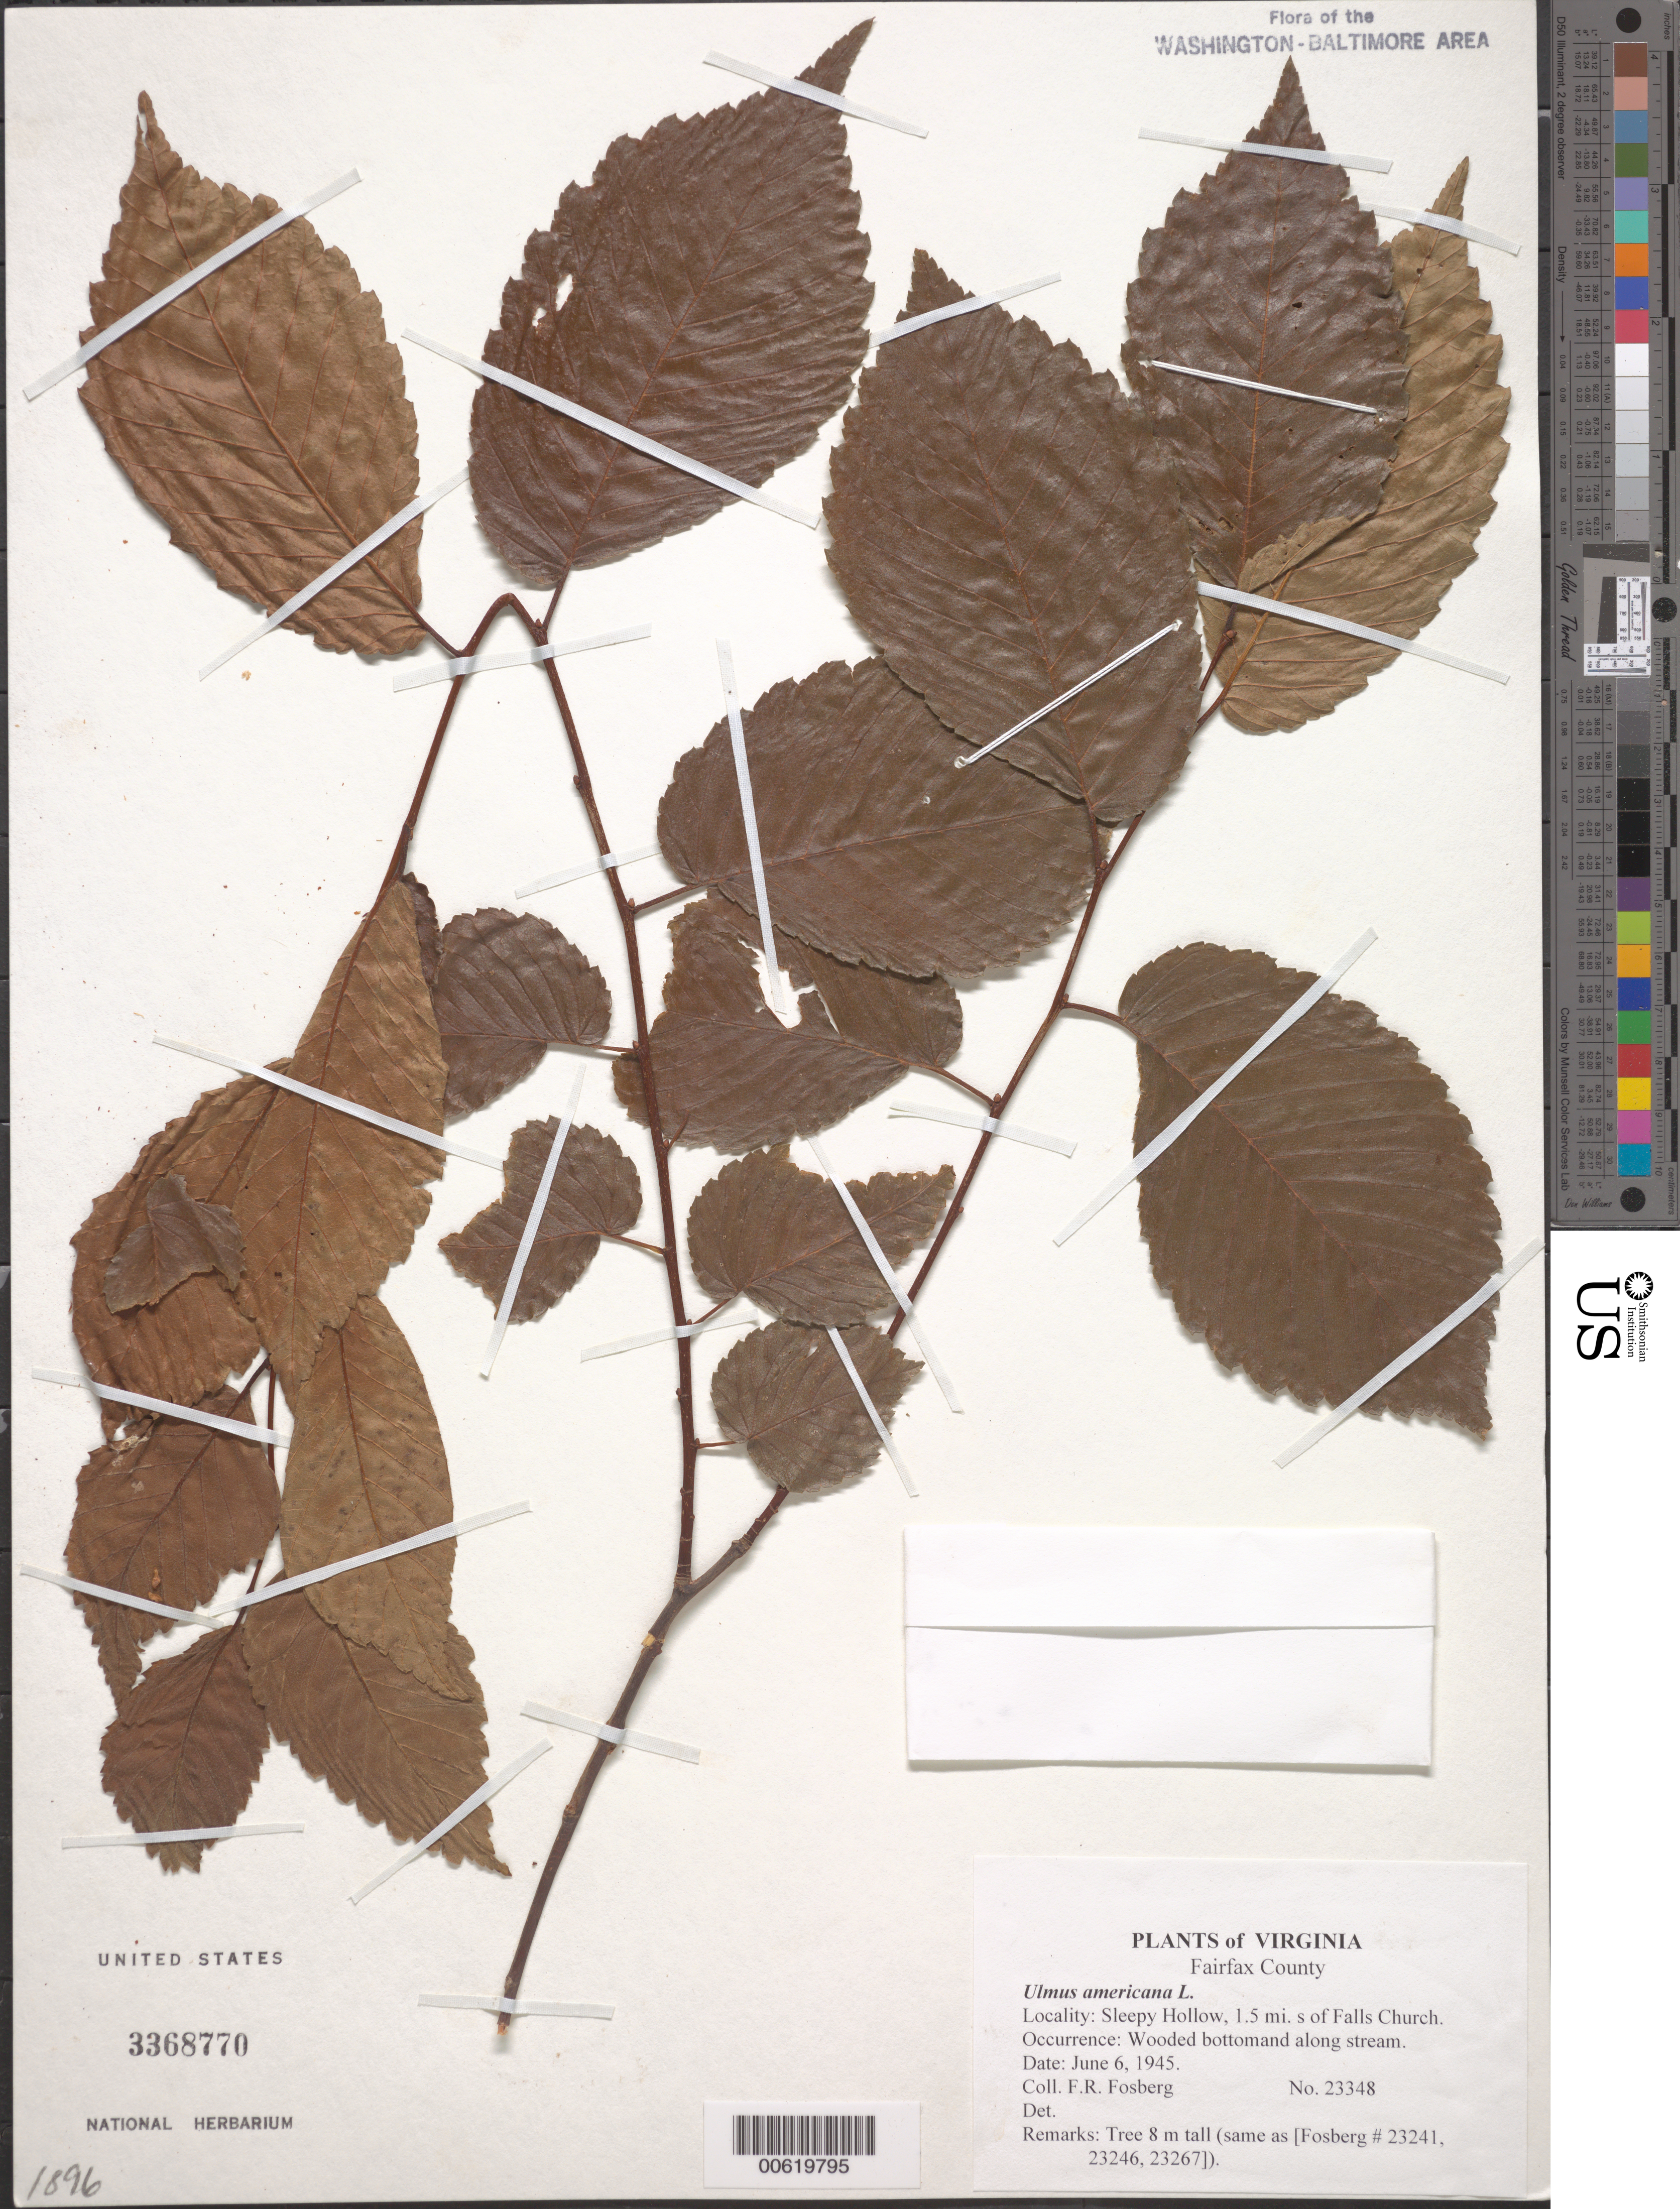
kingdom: Plantae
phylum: Tracheophyta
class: Magnoliopsida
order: Rosales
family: Ulmaceae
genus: Ulmus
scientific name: Ulmus americana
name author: L.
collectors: F. R. Fosberg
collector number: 23348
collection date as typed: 06 Jun 1945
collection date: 1945-06-06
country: United States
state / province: Virginia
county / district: Fairfax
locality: Sleepy Hollow, 1.5 mi. S of Falls Church.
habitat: Wooded bottomand along stream.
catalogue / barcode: US 3368770